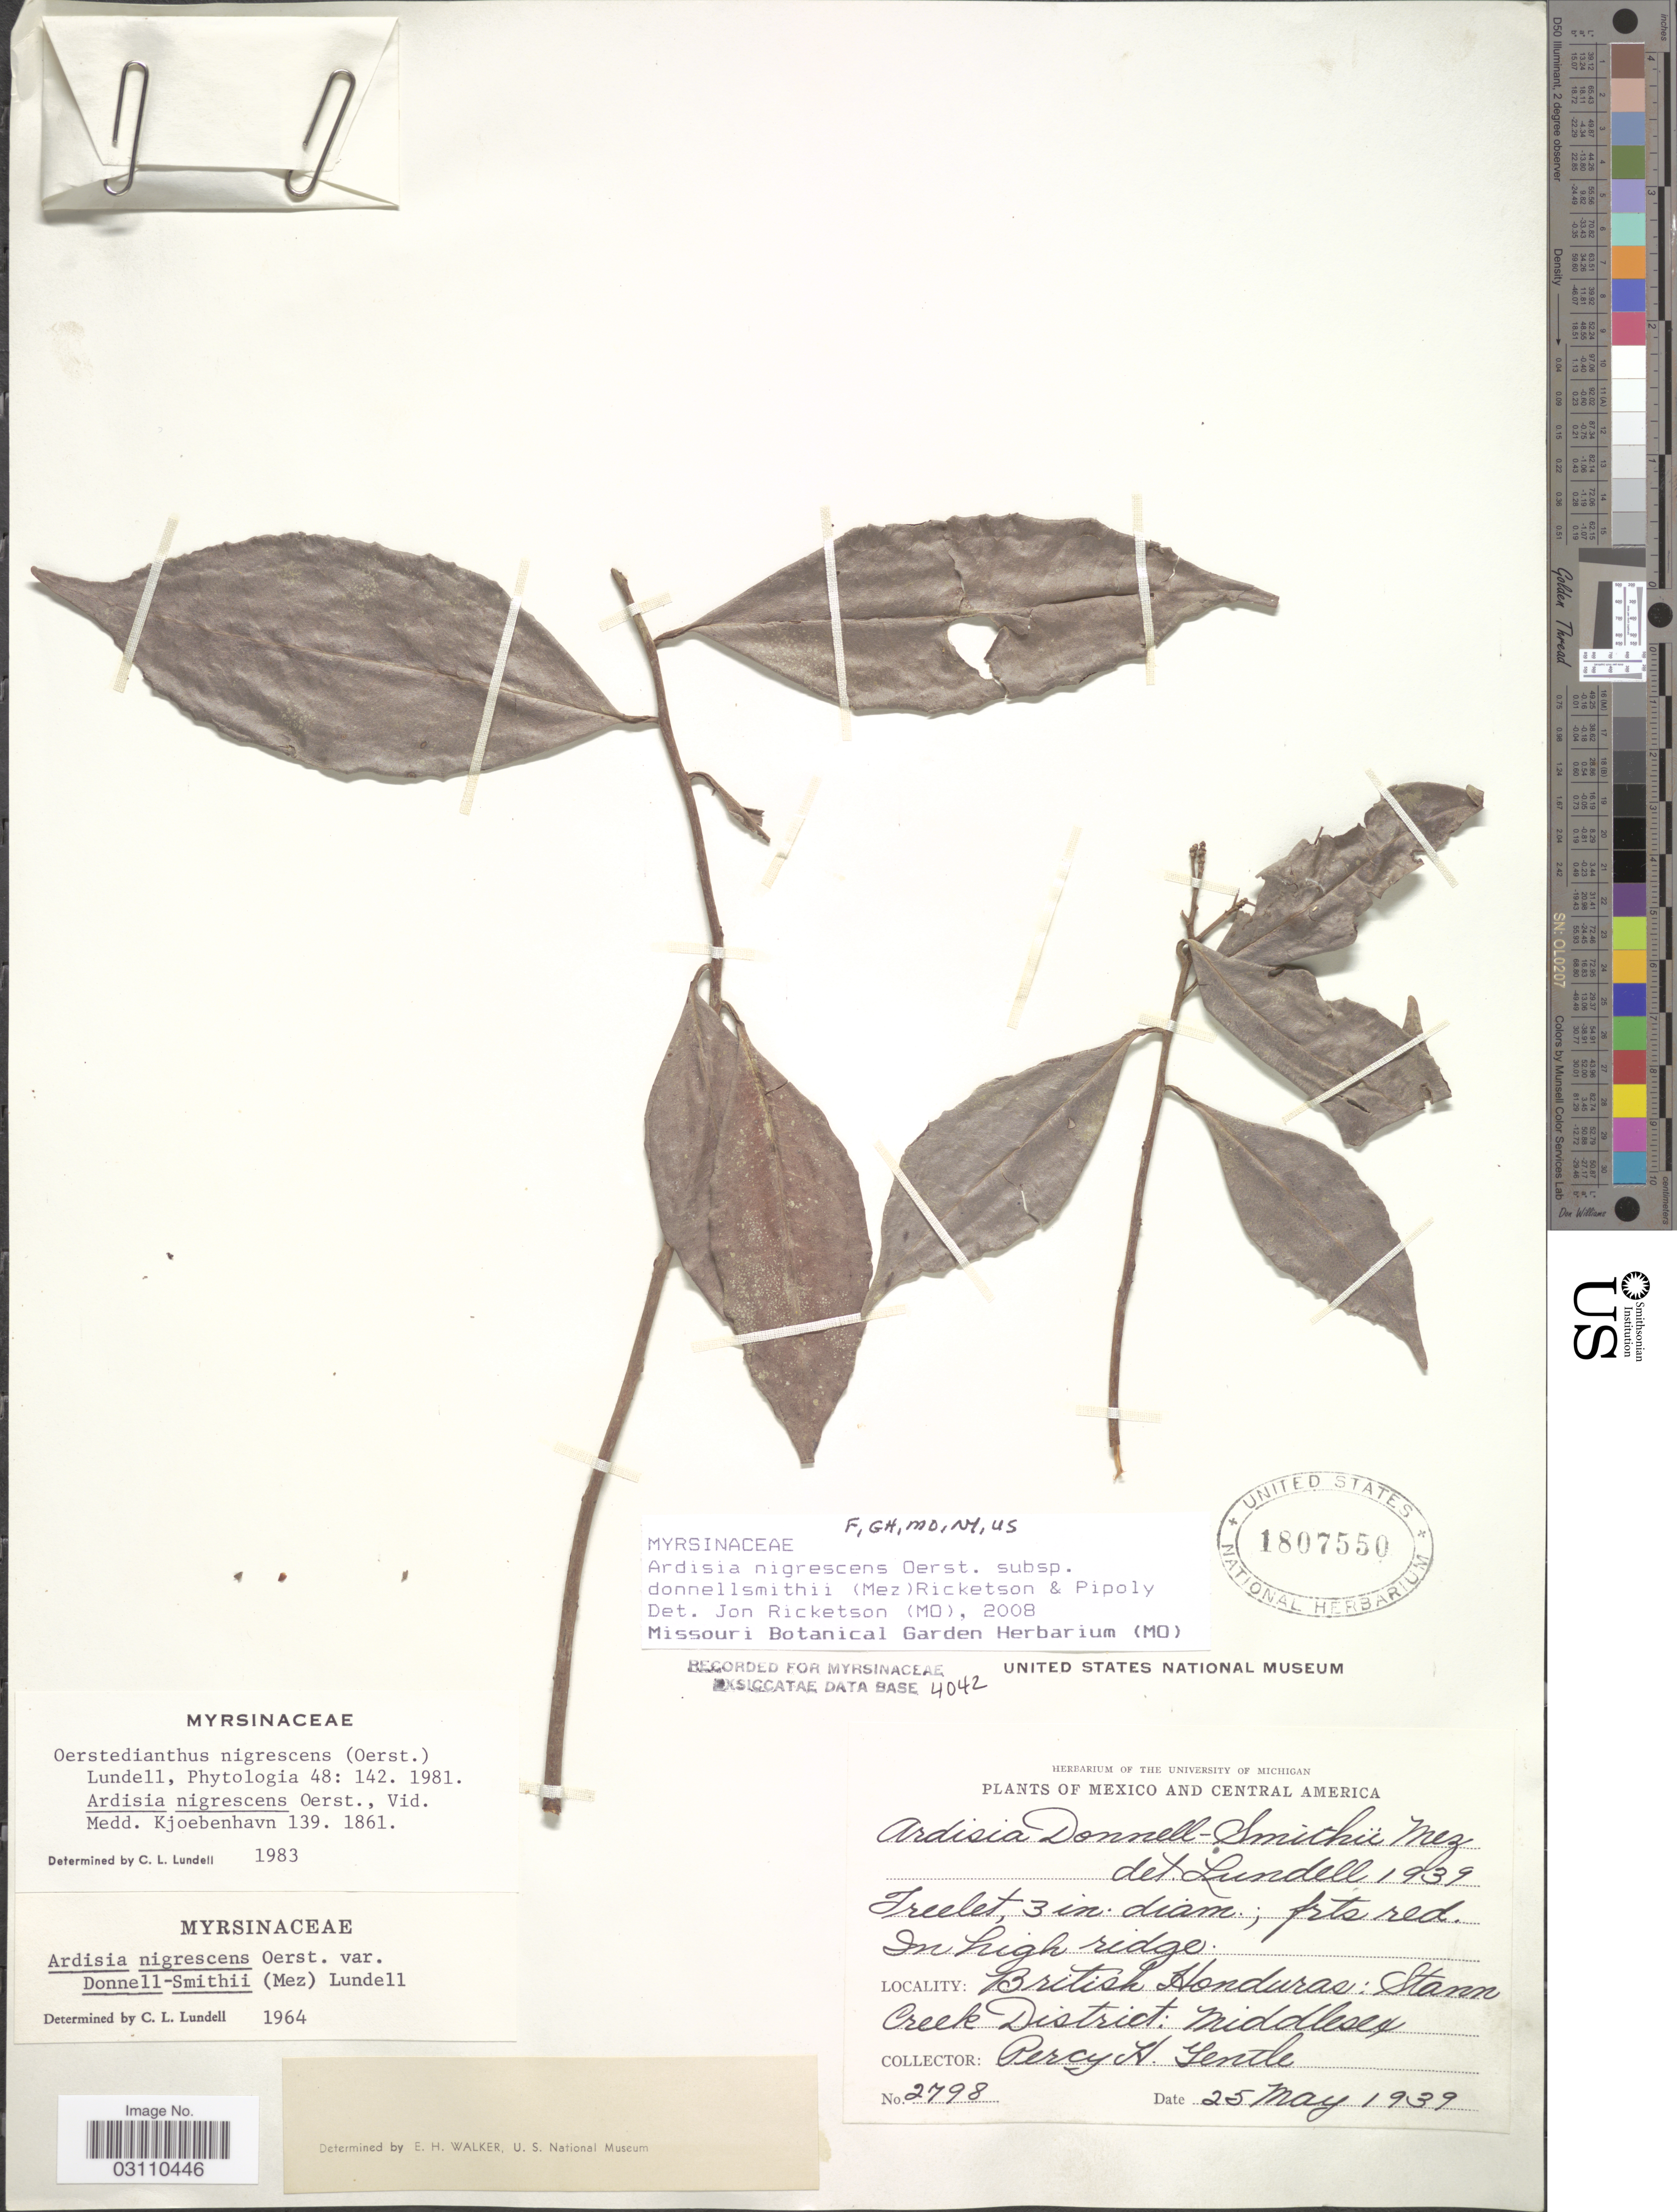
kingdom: Plantae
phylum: Tracheophyta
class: Magnoliopsida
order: Ericales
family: Primulaceae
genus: Ardisia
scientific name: Ardisia nigrescens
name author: Oerst.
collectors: P. H. Gentle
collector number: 2798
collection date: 1939-01-25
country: Belize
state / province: Stann Creek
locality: British Honduras: Stann Creek District: Middlesex.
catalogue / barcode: US 1807550